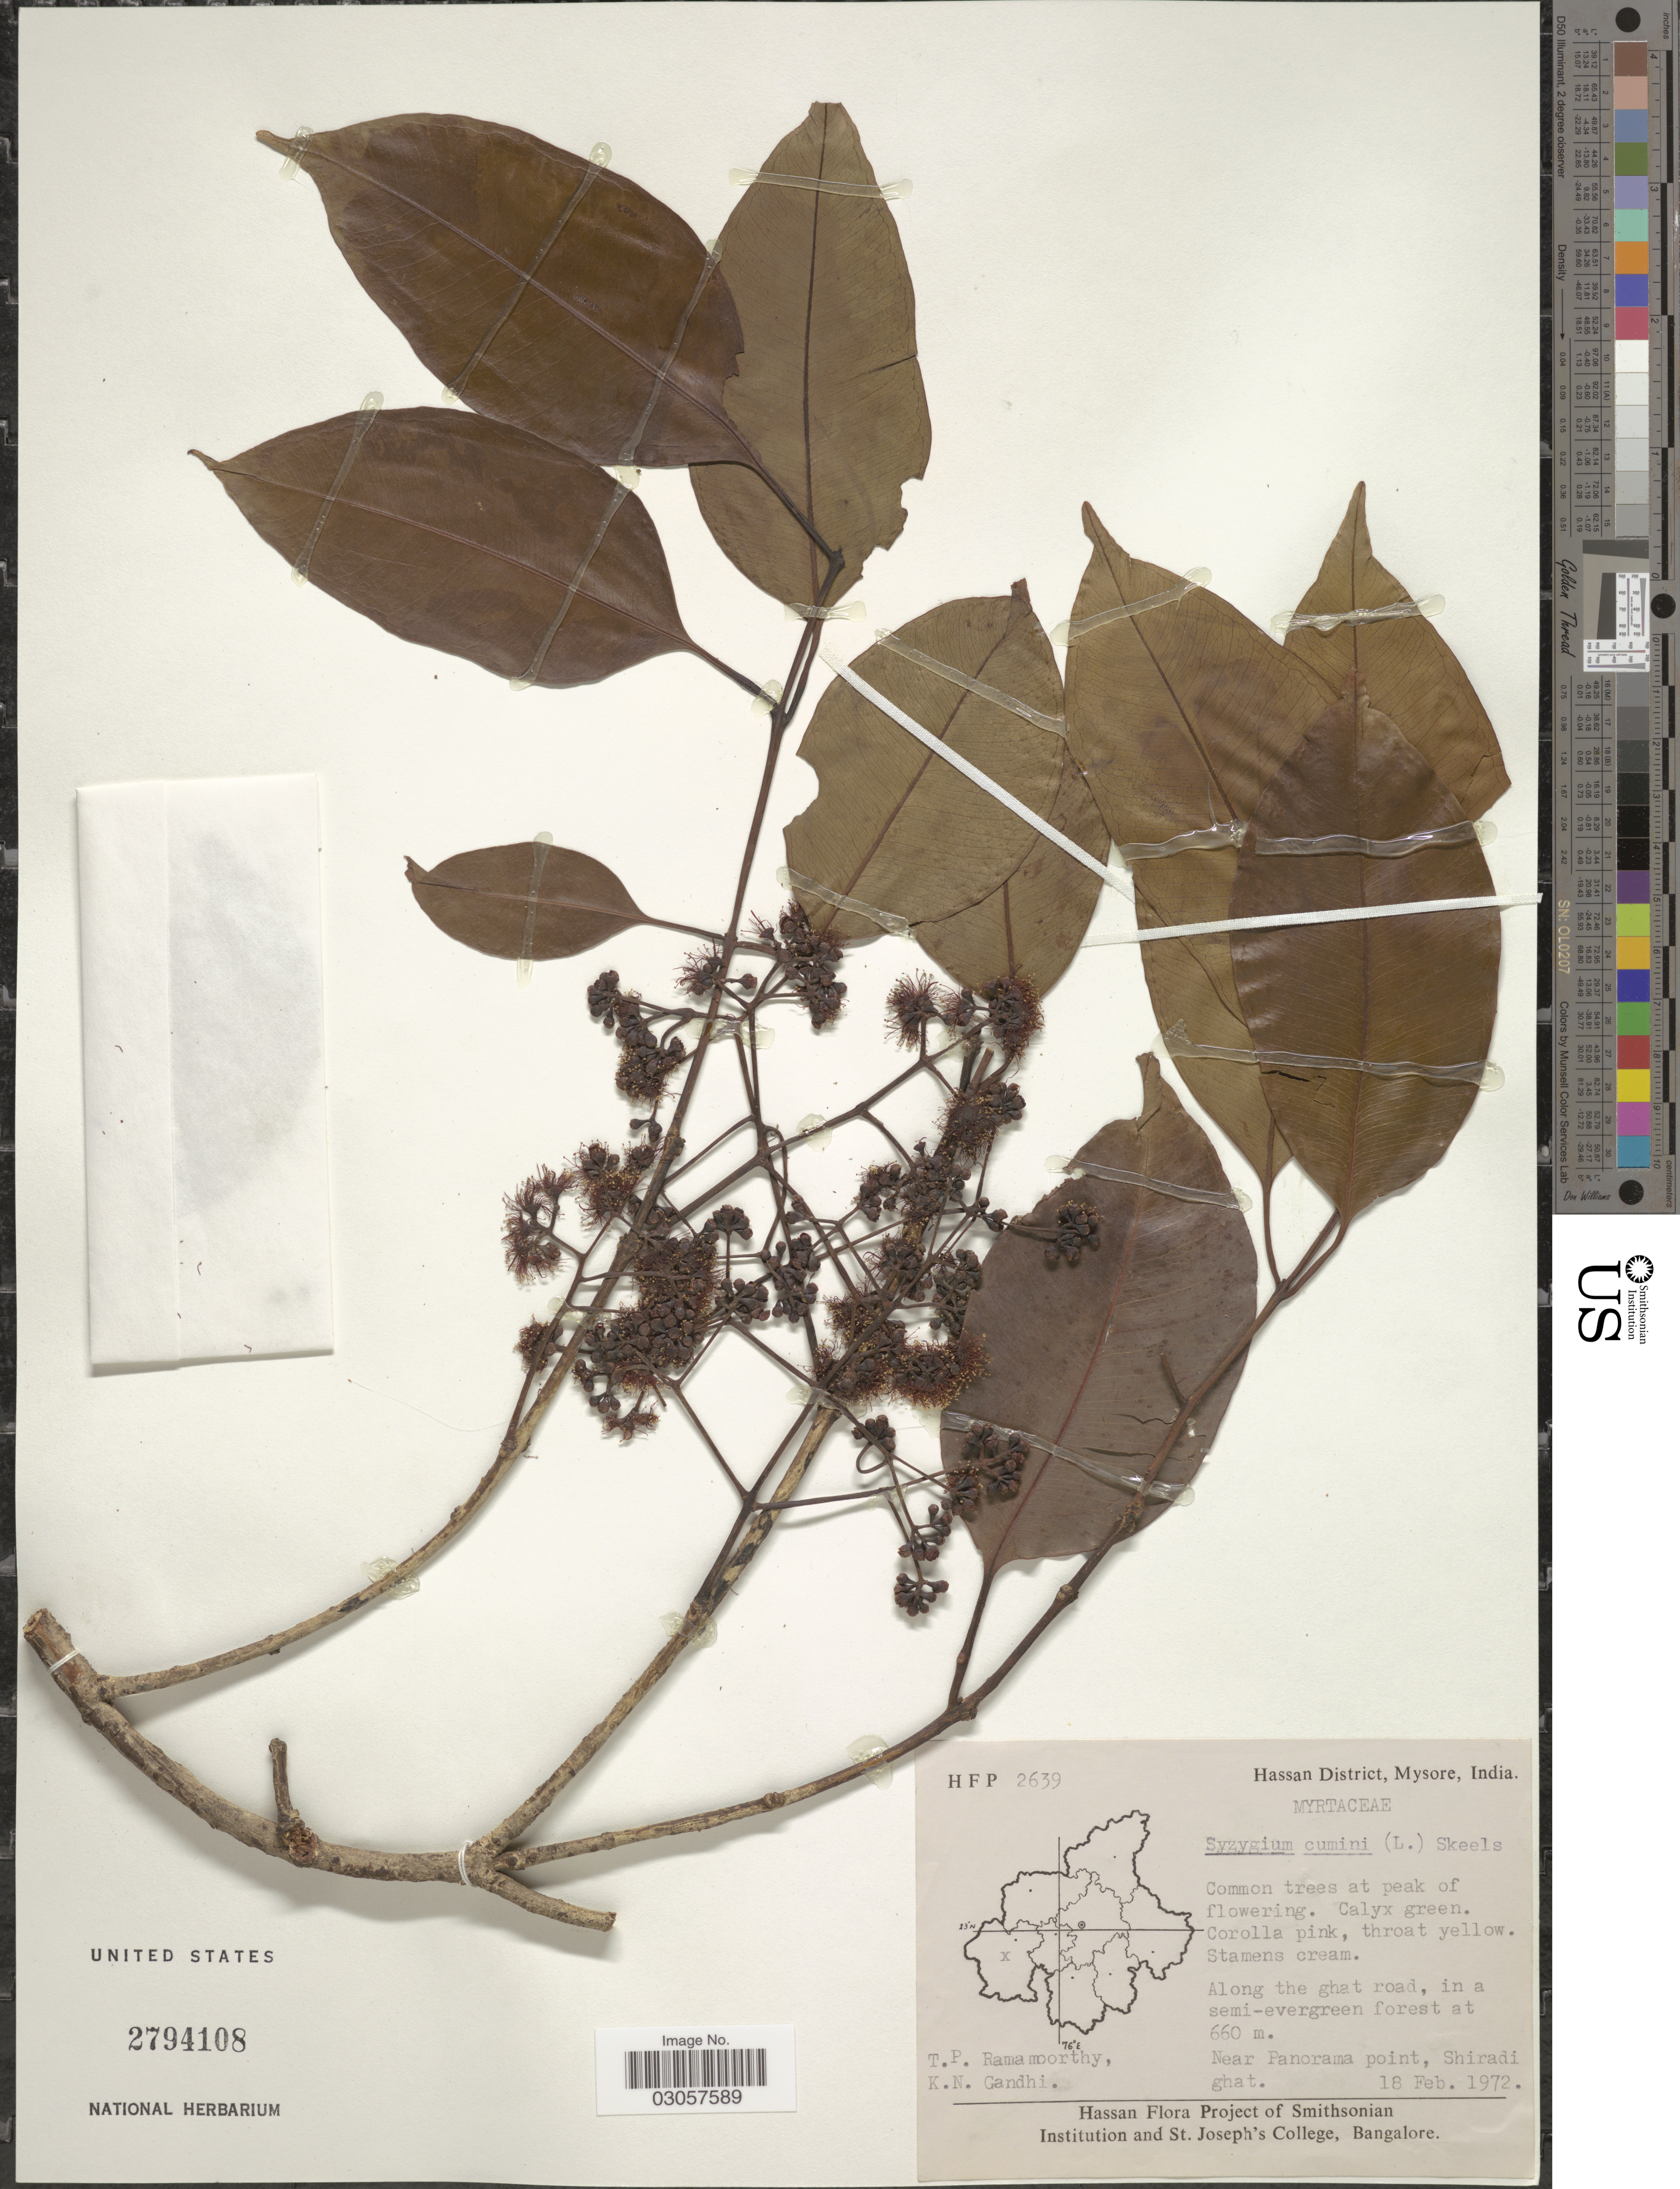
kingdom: Plantae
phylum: Tracheophyta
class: Magnoliopsida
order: Myrtales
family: Myrtaceae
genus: Syzygium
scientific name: Syzygium cumini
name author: (L.) Skeels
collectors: T. P. Ramamoorthy & K. N. Gandhi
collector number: HFP 2639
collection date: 1972-02-18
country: India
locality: Hassan District, Mysore. Near Panorama point, Shiradi ghat.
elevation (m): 660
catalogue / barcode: US 2794108